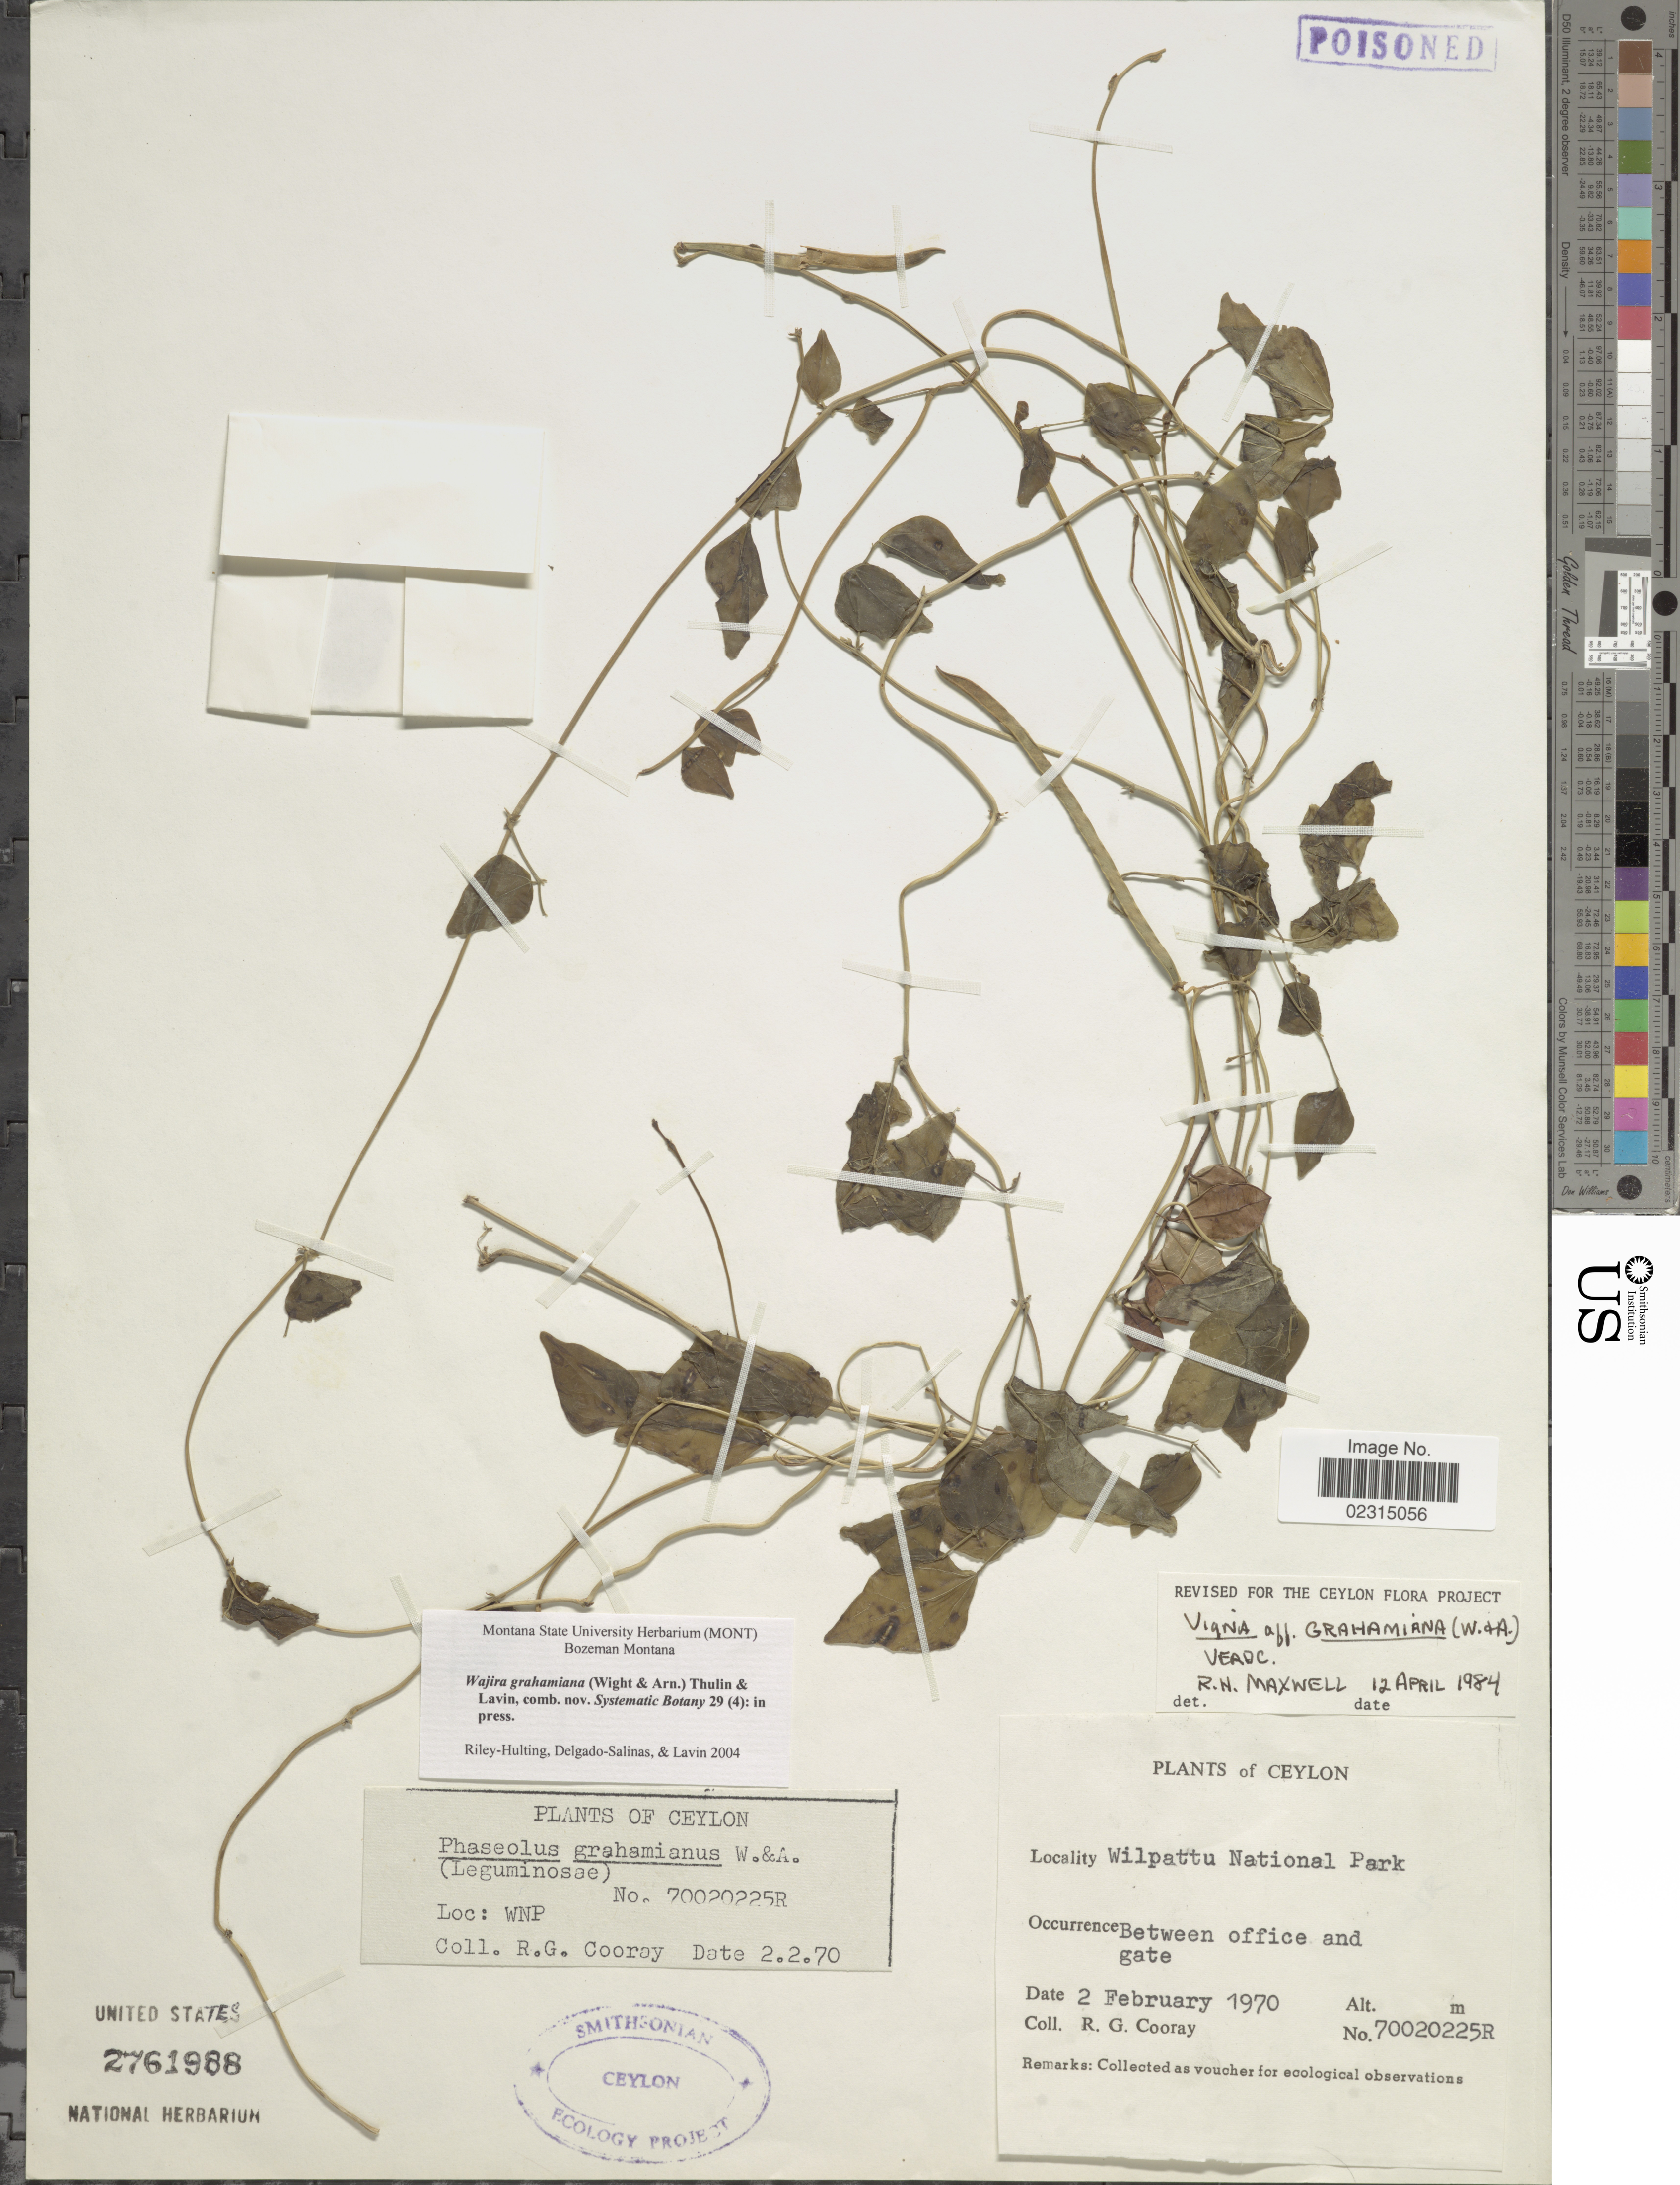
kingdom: Plantae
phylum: Tracheophyta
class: Magnoliopsida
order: Fabales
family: Fabaceae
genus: Wajira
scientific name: Wajira grahamiana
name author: (Wight & Arn.) Thulin & Lavin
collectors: R. Cooray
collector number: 70020225R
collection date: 1970-02-02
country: Sri Lanka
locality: Ceylon, Wilpattu National Park, Between office and gate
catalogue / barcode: US 2761988